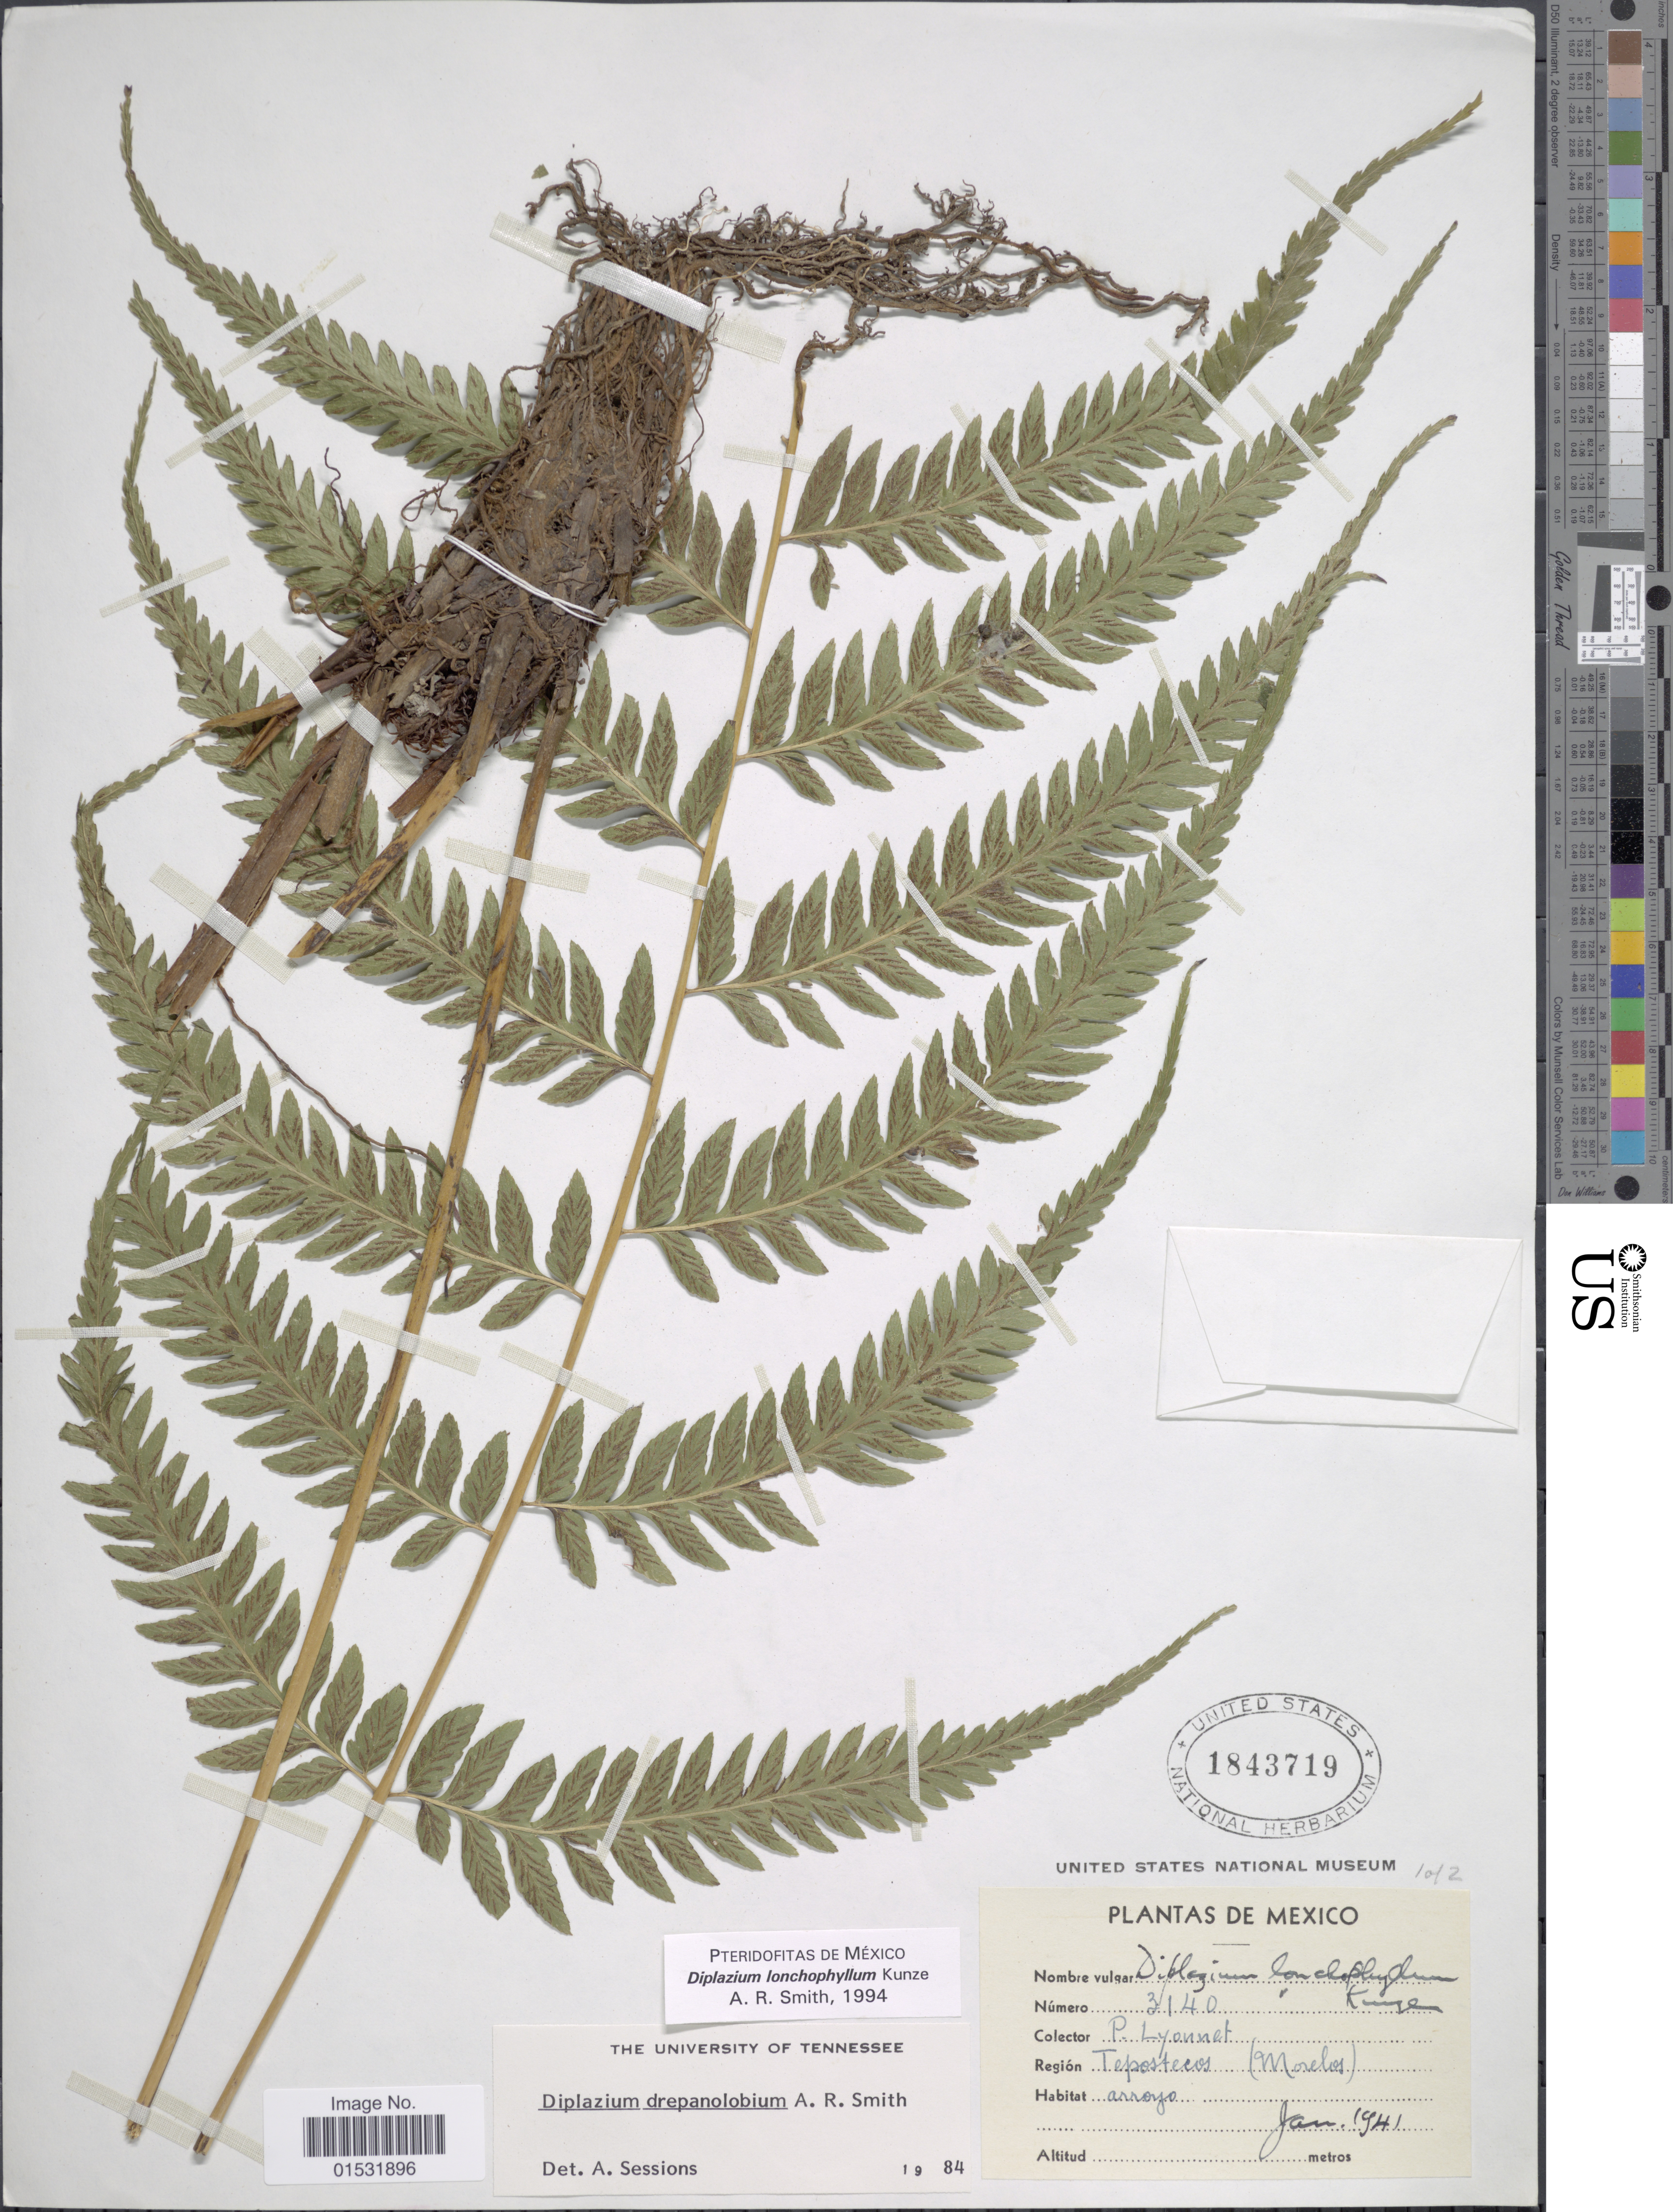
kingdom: Plantae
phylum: Tracheophyta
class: Polypodiopsida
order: Polypodiales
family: Athyriaceae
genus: Diplazium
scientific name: Diplazium lonchophyllum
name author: Kunze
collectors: P. Lyonnet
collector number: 3140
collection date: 1941-01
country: Mexico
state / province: Morelos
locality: Tepostecos (Morelos)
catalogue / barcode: US 1843719